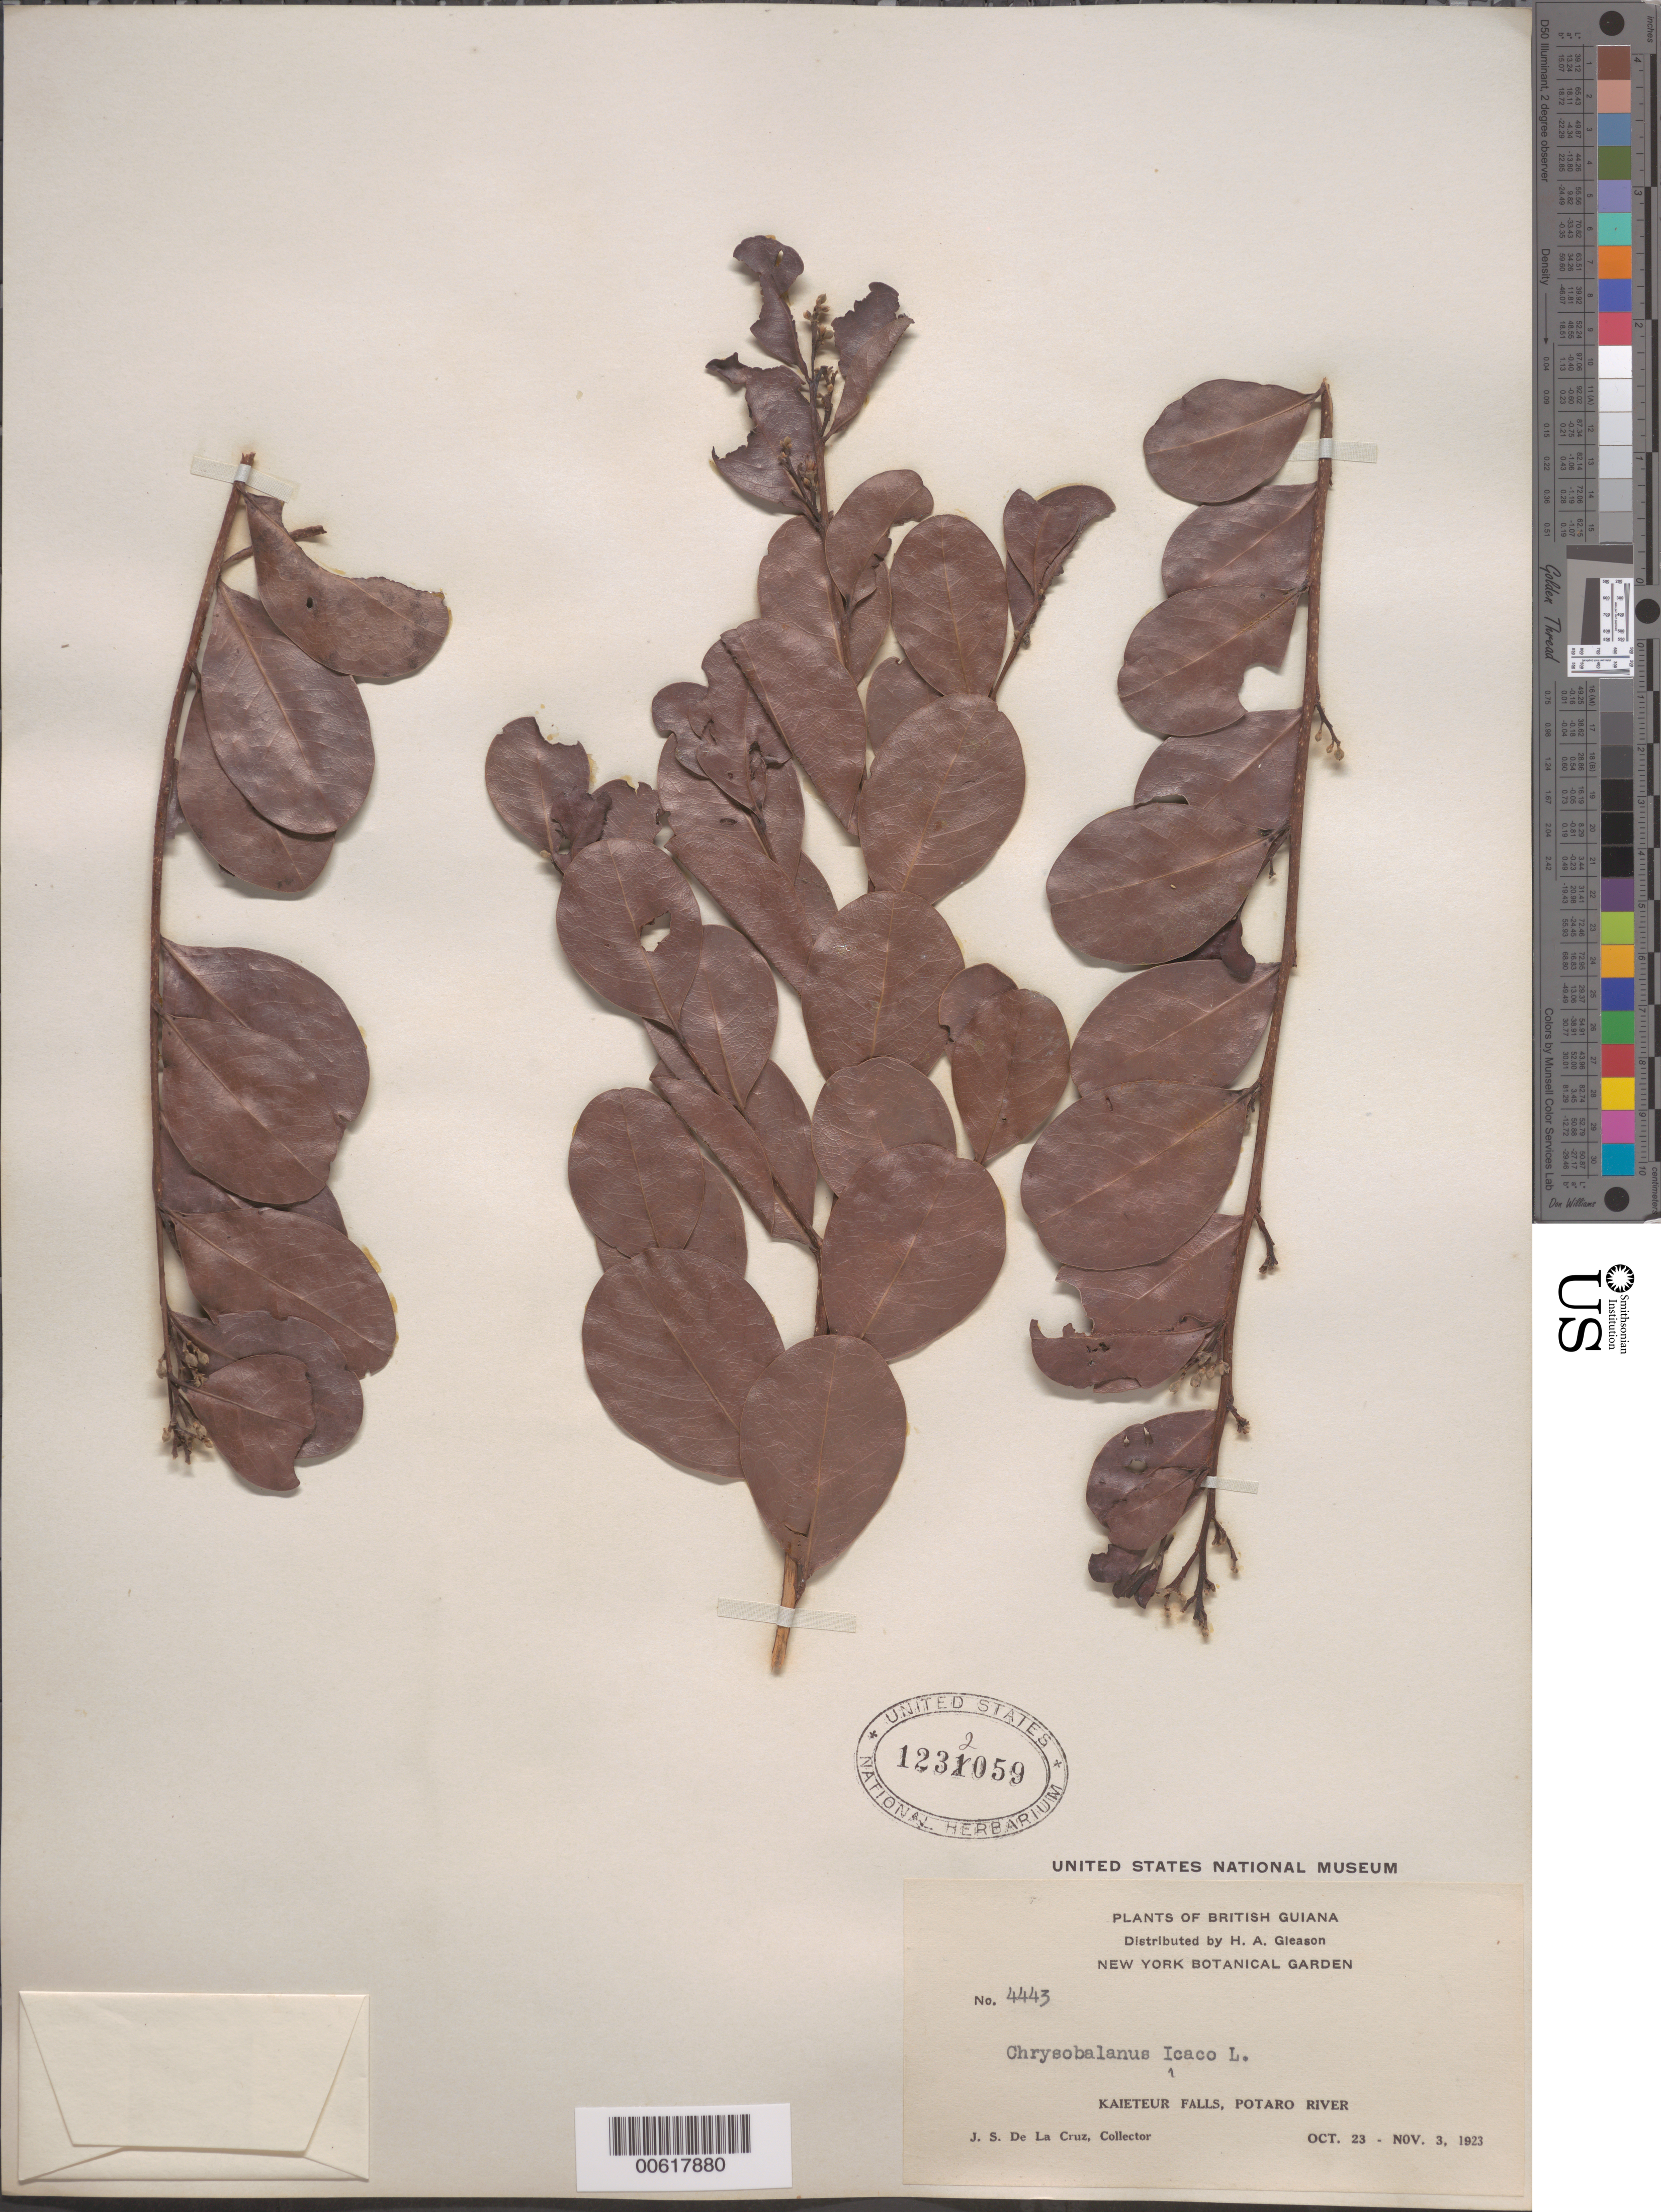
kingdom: Plantae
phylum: Tracheophyta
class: Magnoliopsida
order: Malpighiales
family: Chrysobalanaceae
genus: Chrysobalanus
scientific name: Chrysobalanus icaco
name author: L.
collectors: J. S. de la Cruz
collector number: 4443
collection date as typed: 23-Oct-23 to 3-Nov-23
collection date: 1923-10-23/1923-11-03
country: Guyana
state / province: Potaro-Siparuni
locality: Kaieteur Falls, Potaro R.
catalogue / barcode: US 1232059